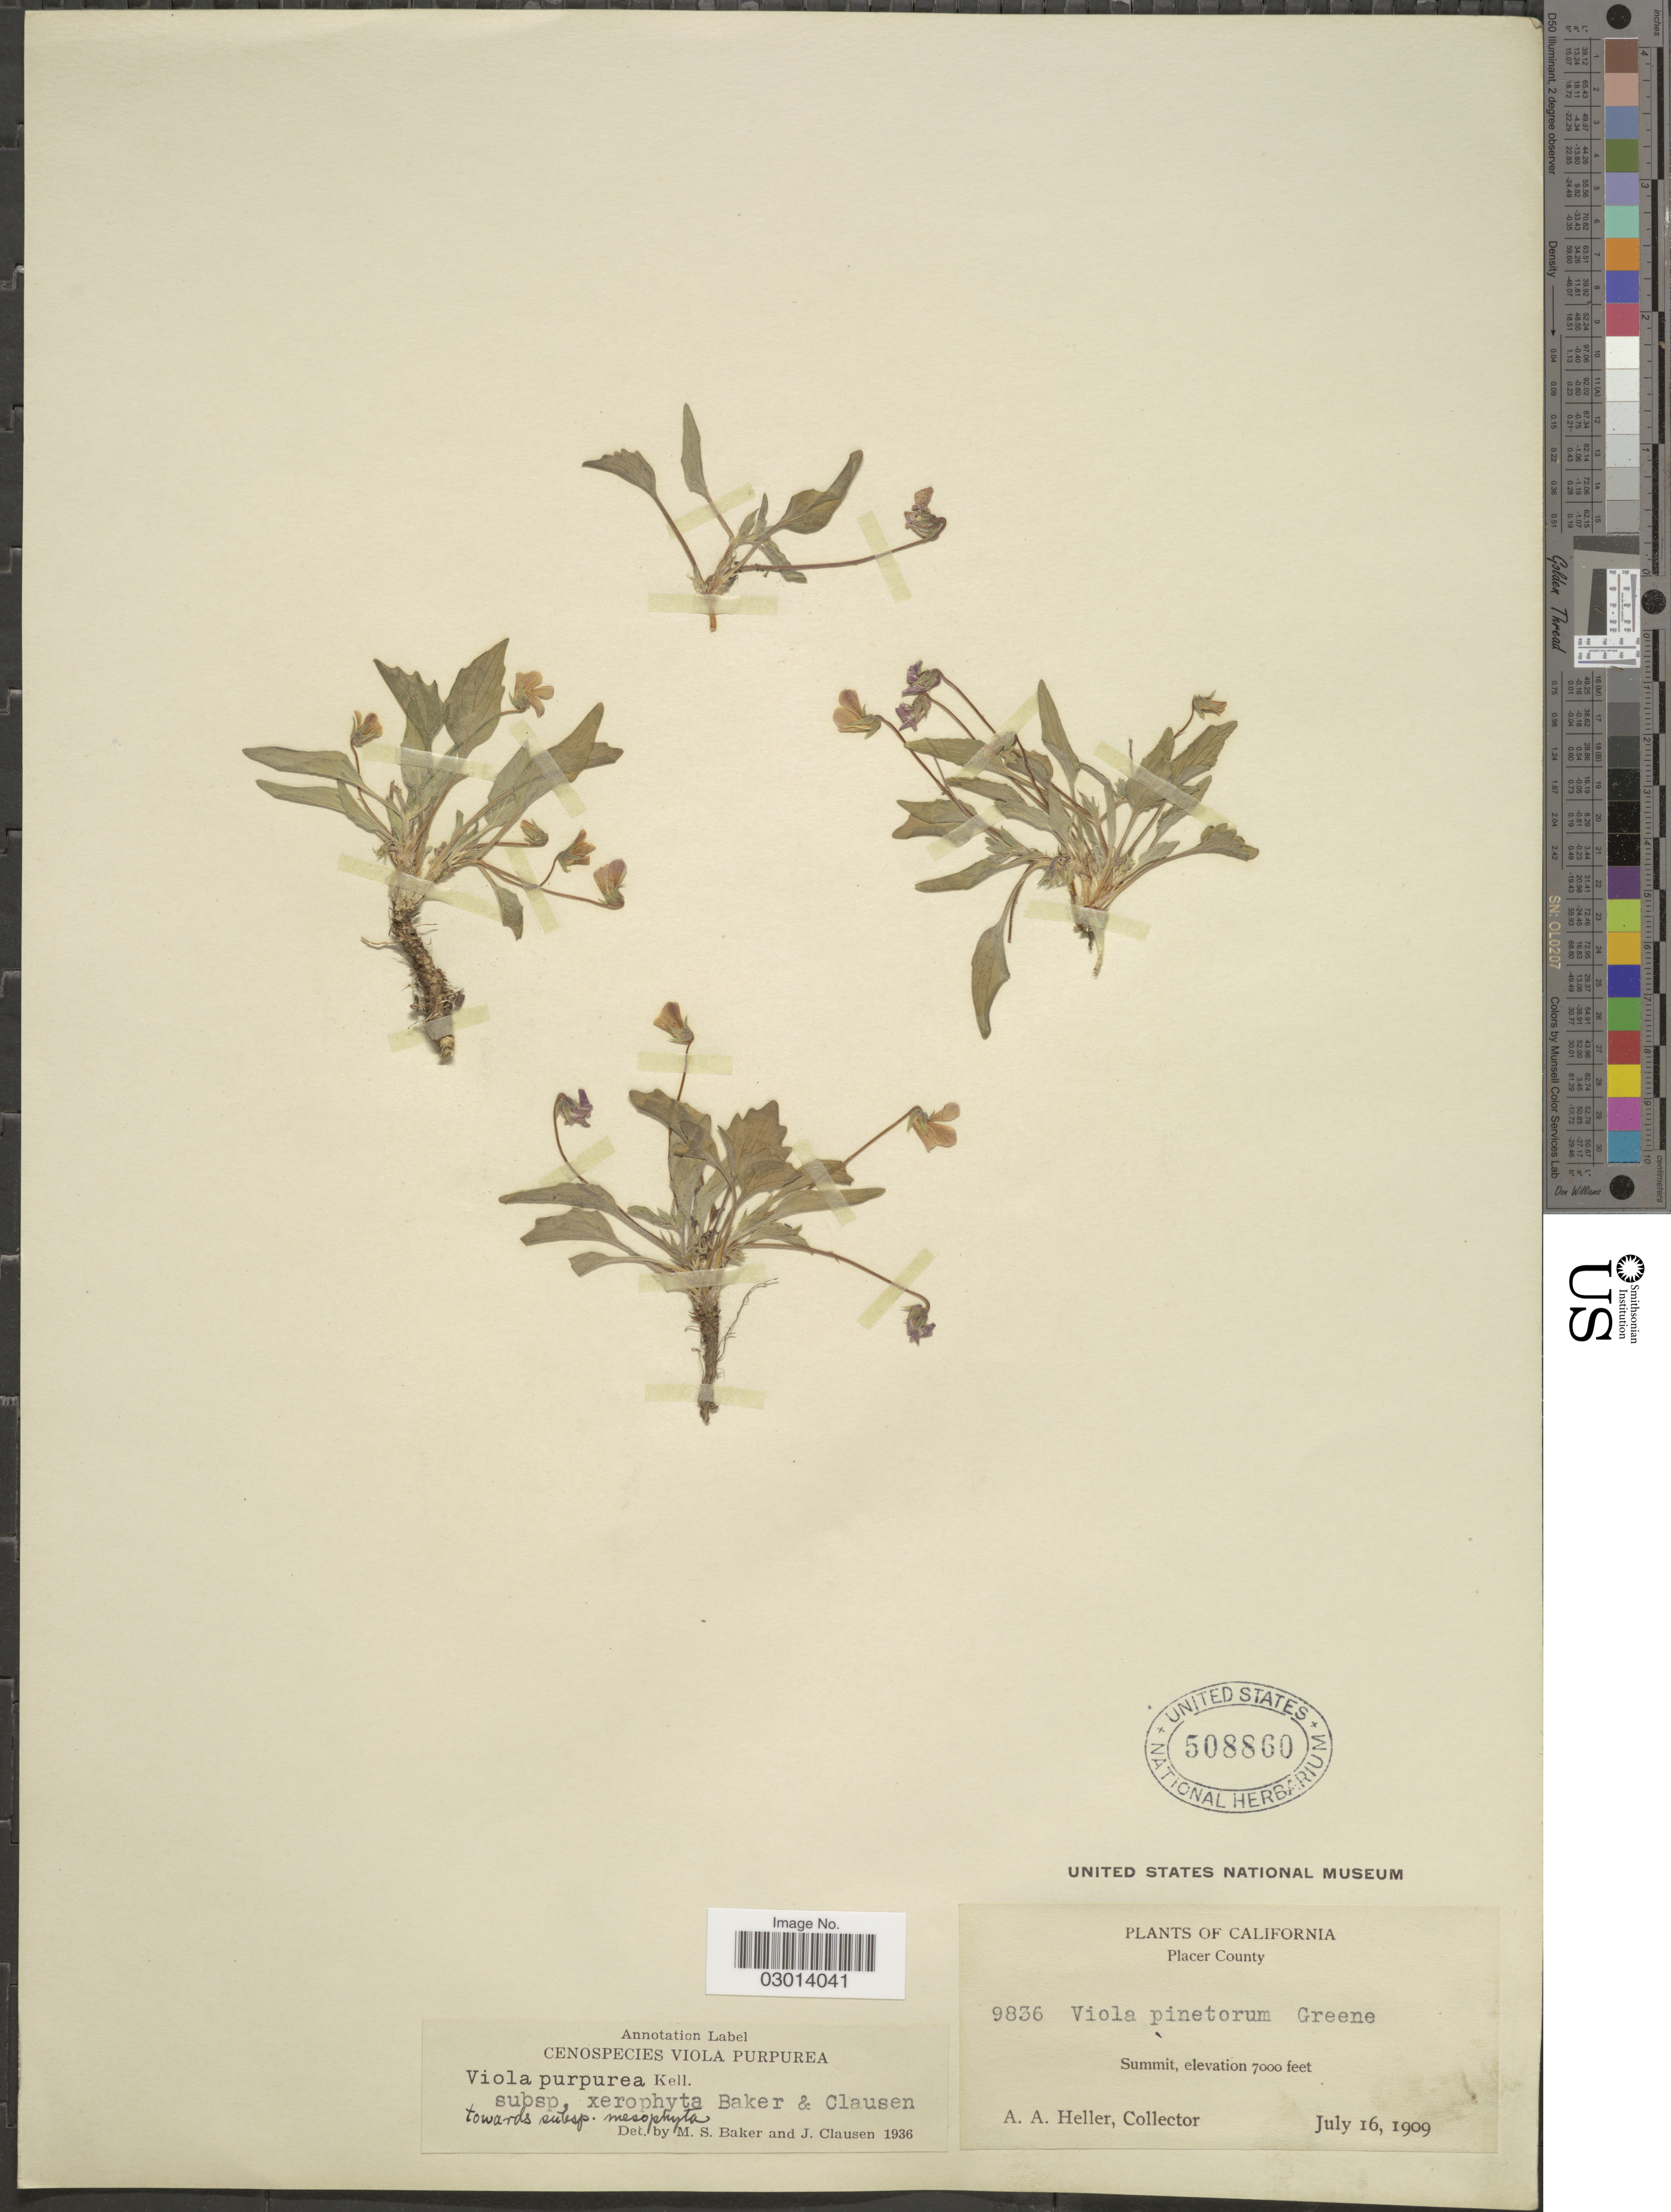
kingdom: Plantae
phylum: Tracheophyta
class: Magnoliopsida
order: Malpighiales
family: Violaceae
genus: Viola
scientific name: Viola purpurea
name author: Kellogg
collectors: A. A. Heller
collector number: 9836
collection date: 1909-07-16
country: United States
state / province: California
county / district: Placer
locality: Placer County. Summit.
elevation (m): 2134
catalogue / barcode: US 508860